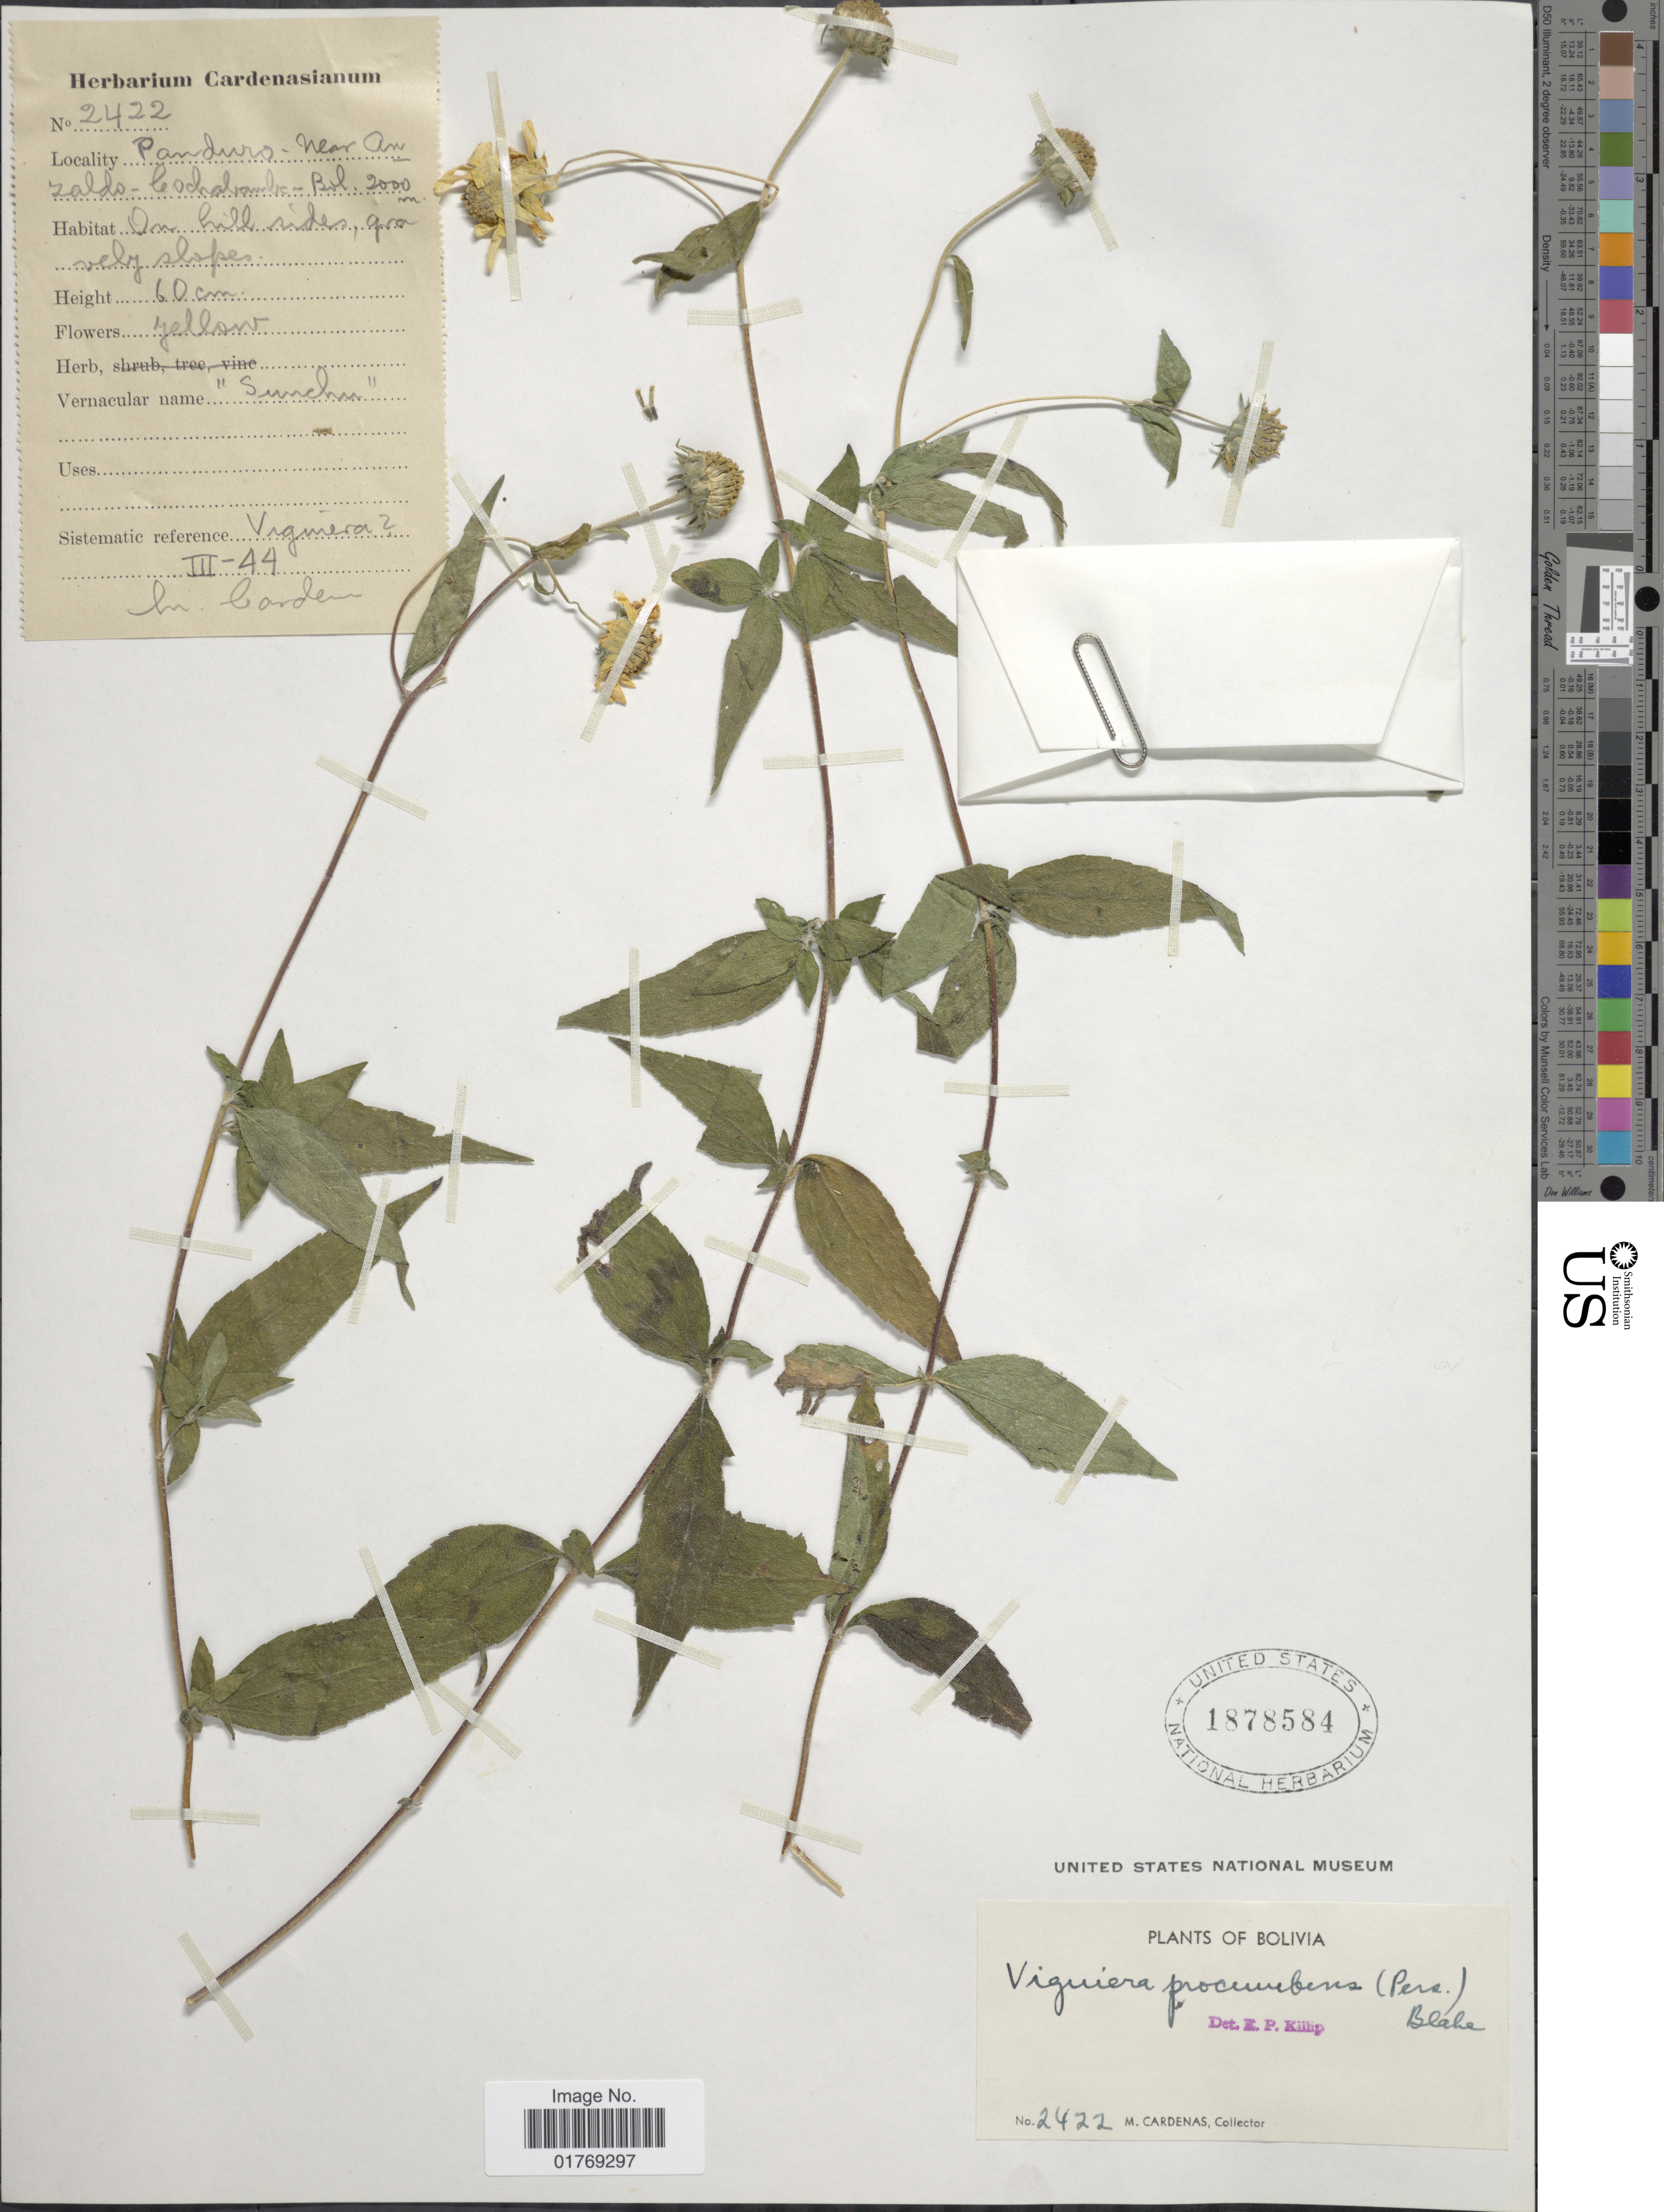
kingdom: Plantae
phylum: Tracheophyta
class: Magnoliopsida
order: Asterales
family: Asteraceae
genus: Viguiera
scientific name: Viguiera sp.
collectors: M. Cárdenas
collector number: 2422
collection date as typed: Transcribed d/m/y: /3/44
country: Bolivia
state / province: Cochabamba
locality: Panduro - near Anzaldo - Cochabamba - Bol.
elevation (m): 2000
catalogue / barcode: US 1878584